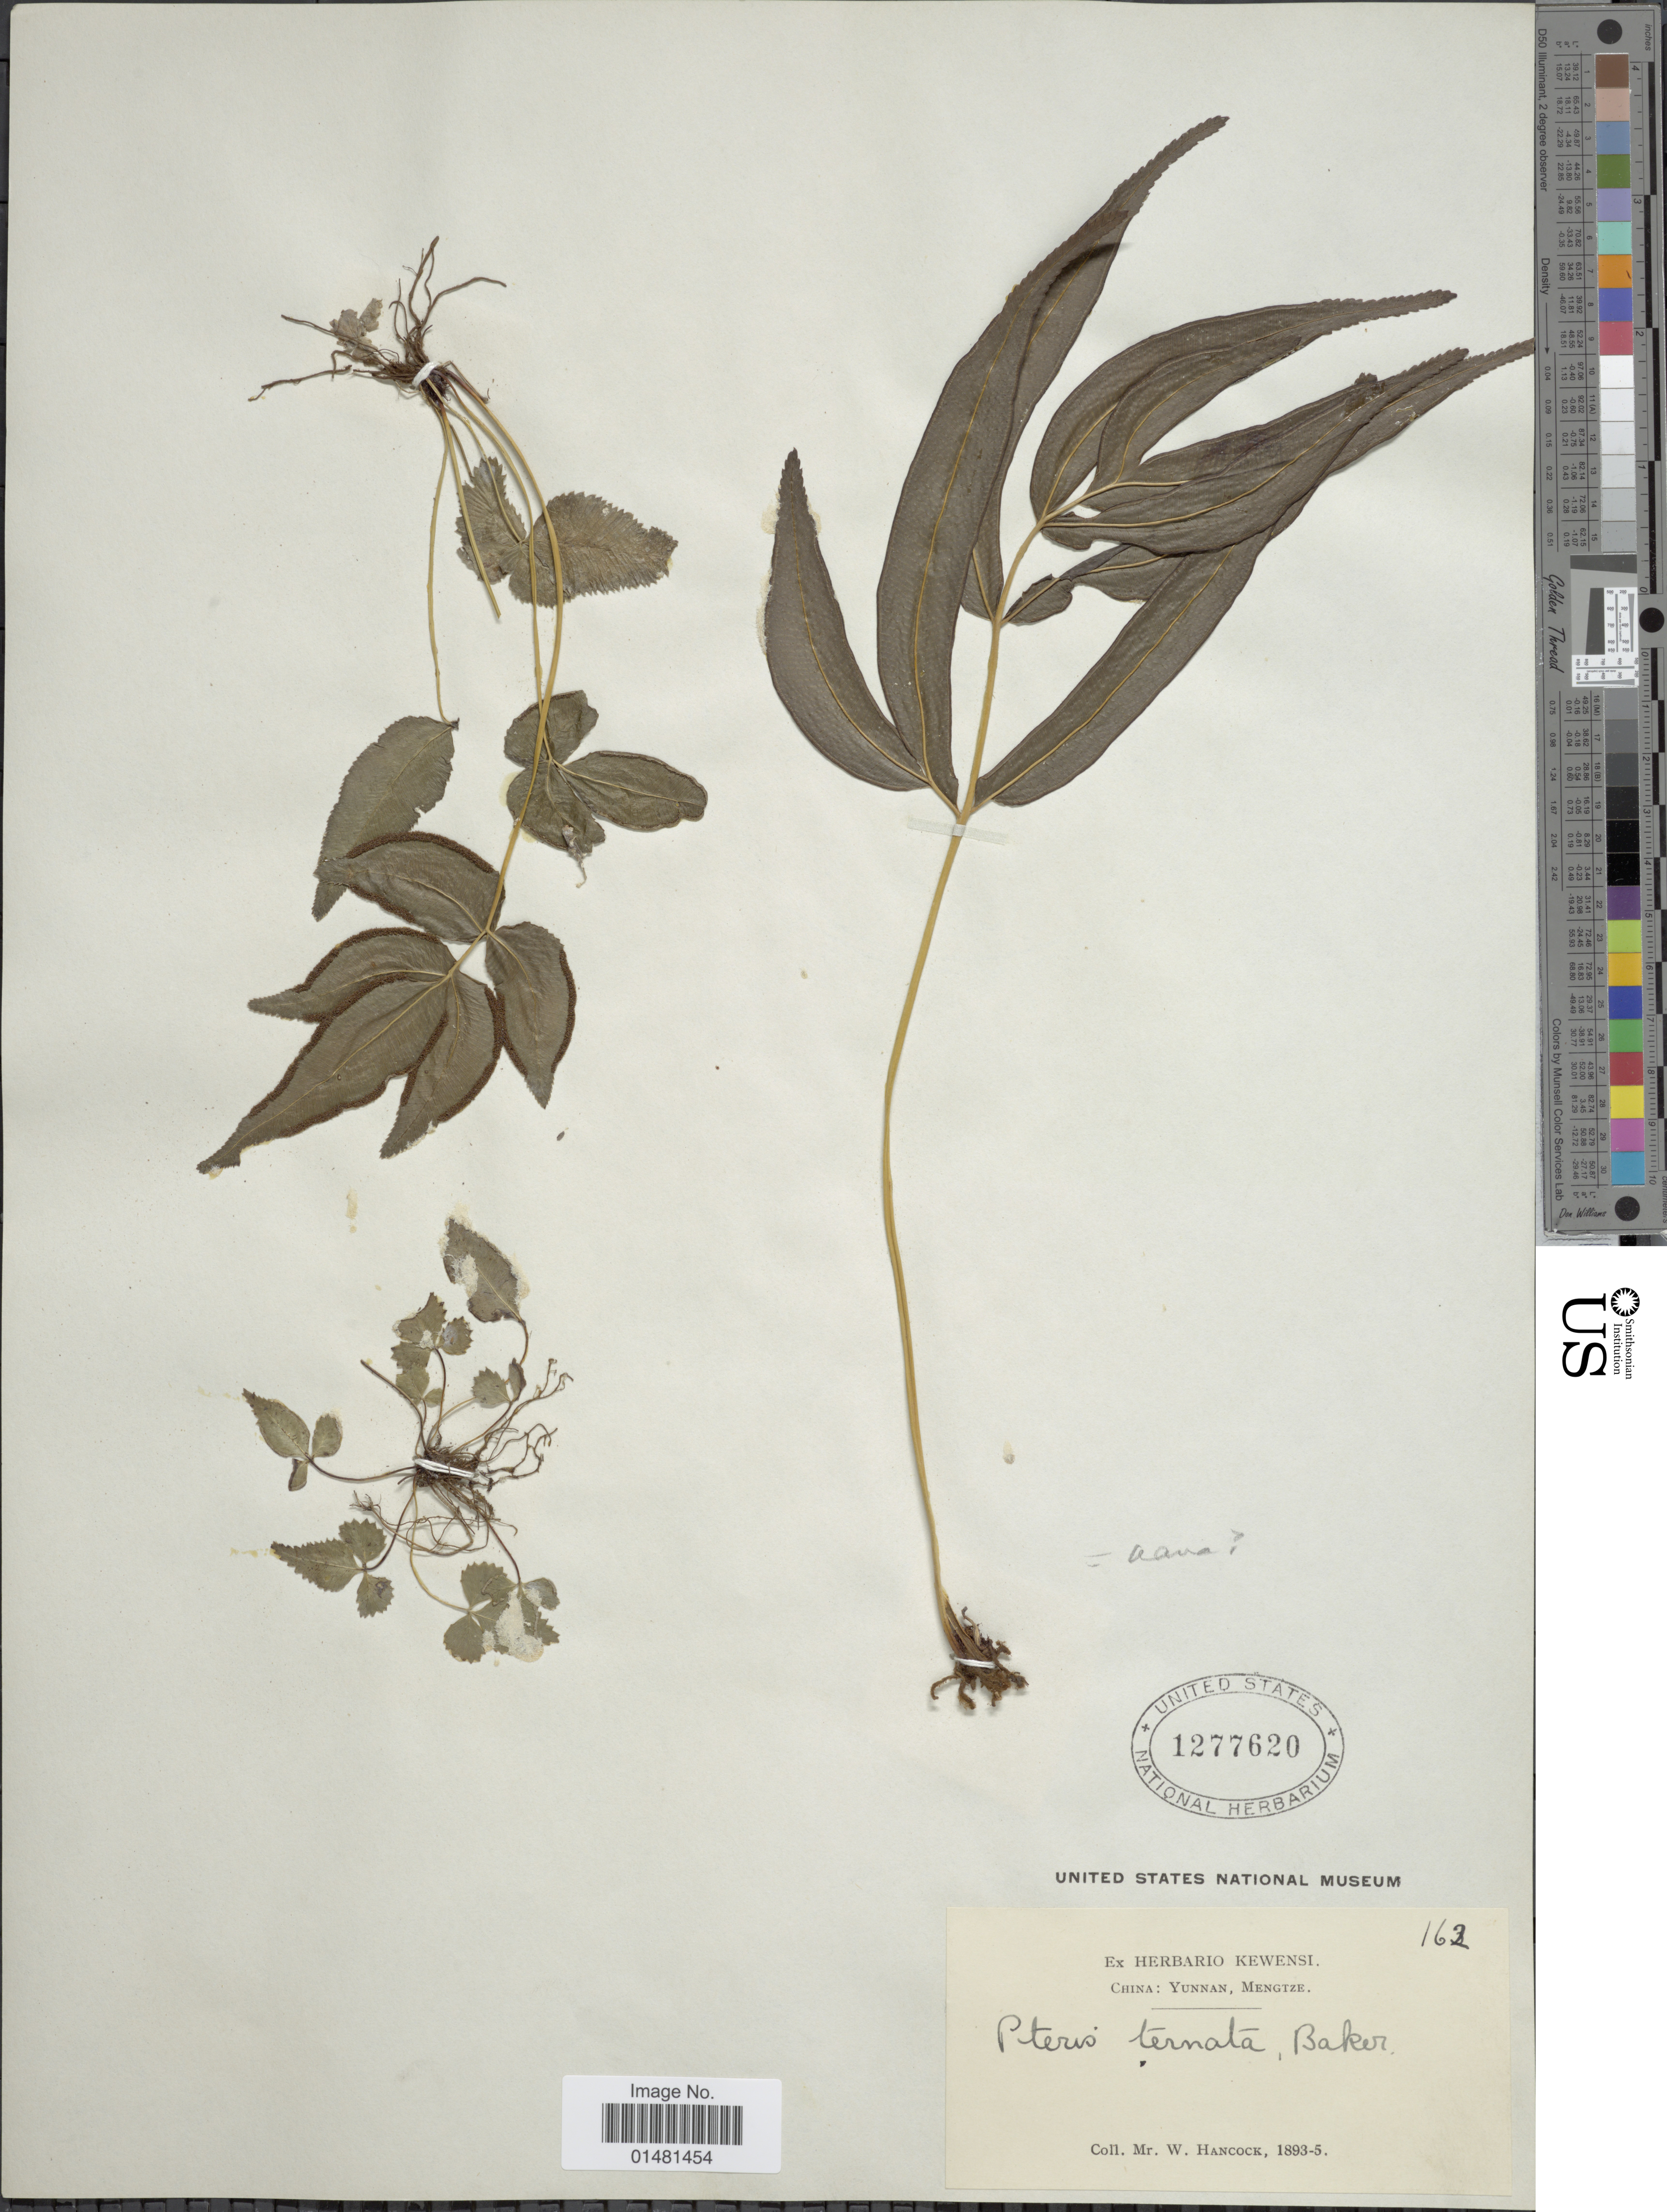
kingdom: Plantae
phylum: Tracheophyta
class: Polypodiopsida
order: Polypodiales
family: Pteridaceae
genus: Pteris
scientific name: Pteris sp.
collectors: W. Hancock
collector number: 162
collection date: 1893/1895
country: China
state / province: Yunnan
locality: Mengtze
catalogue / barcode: US 1277620